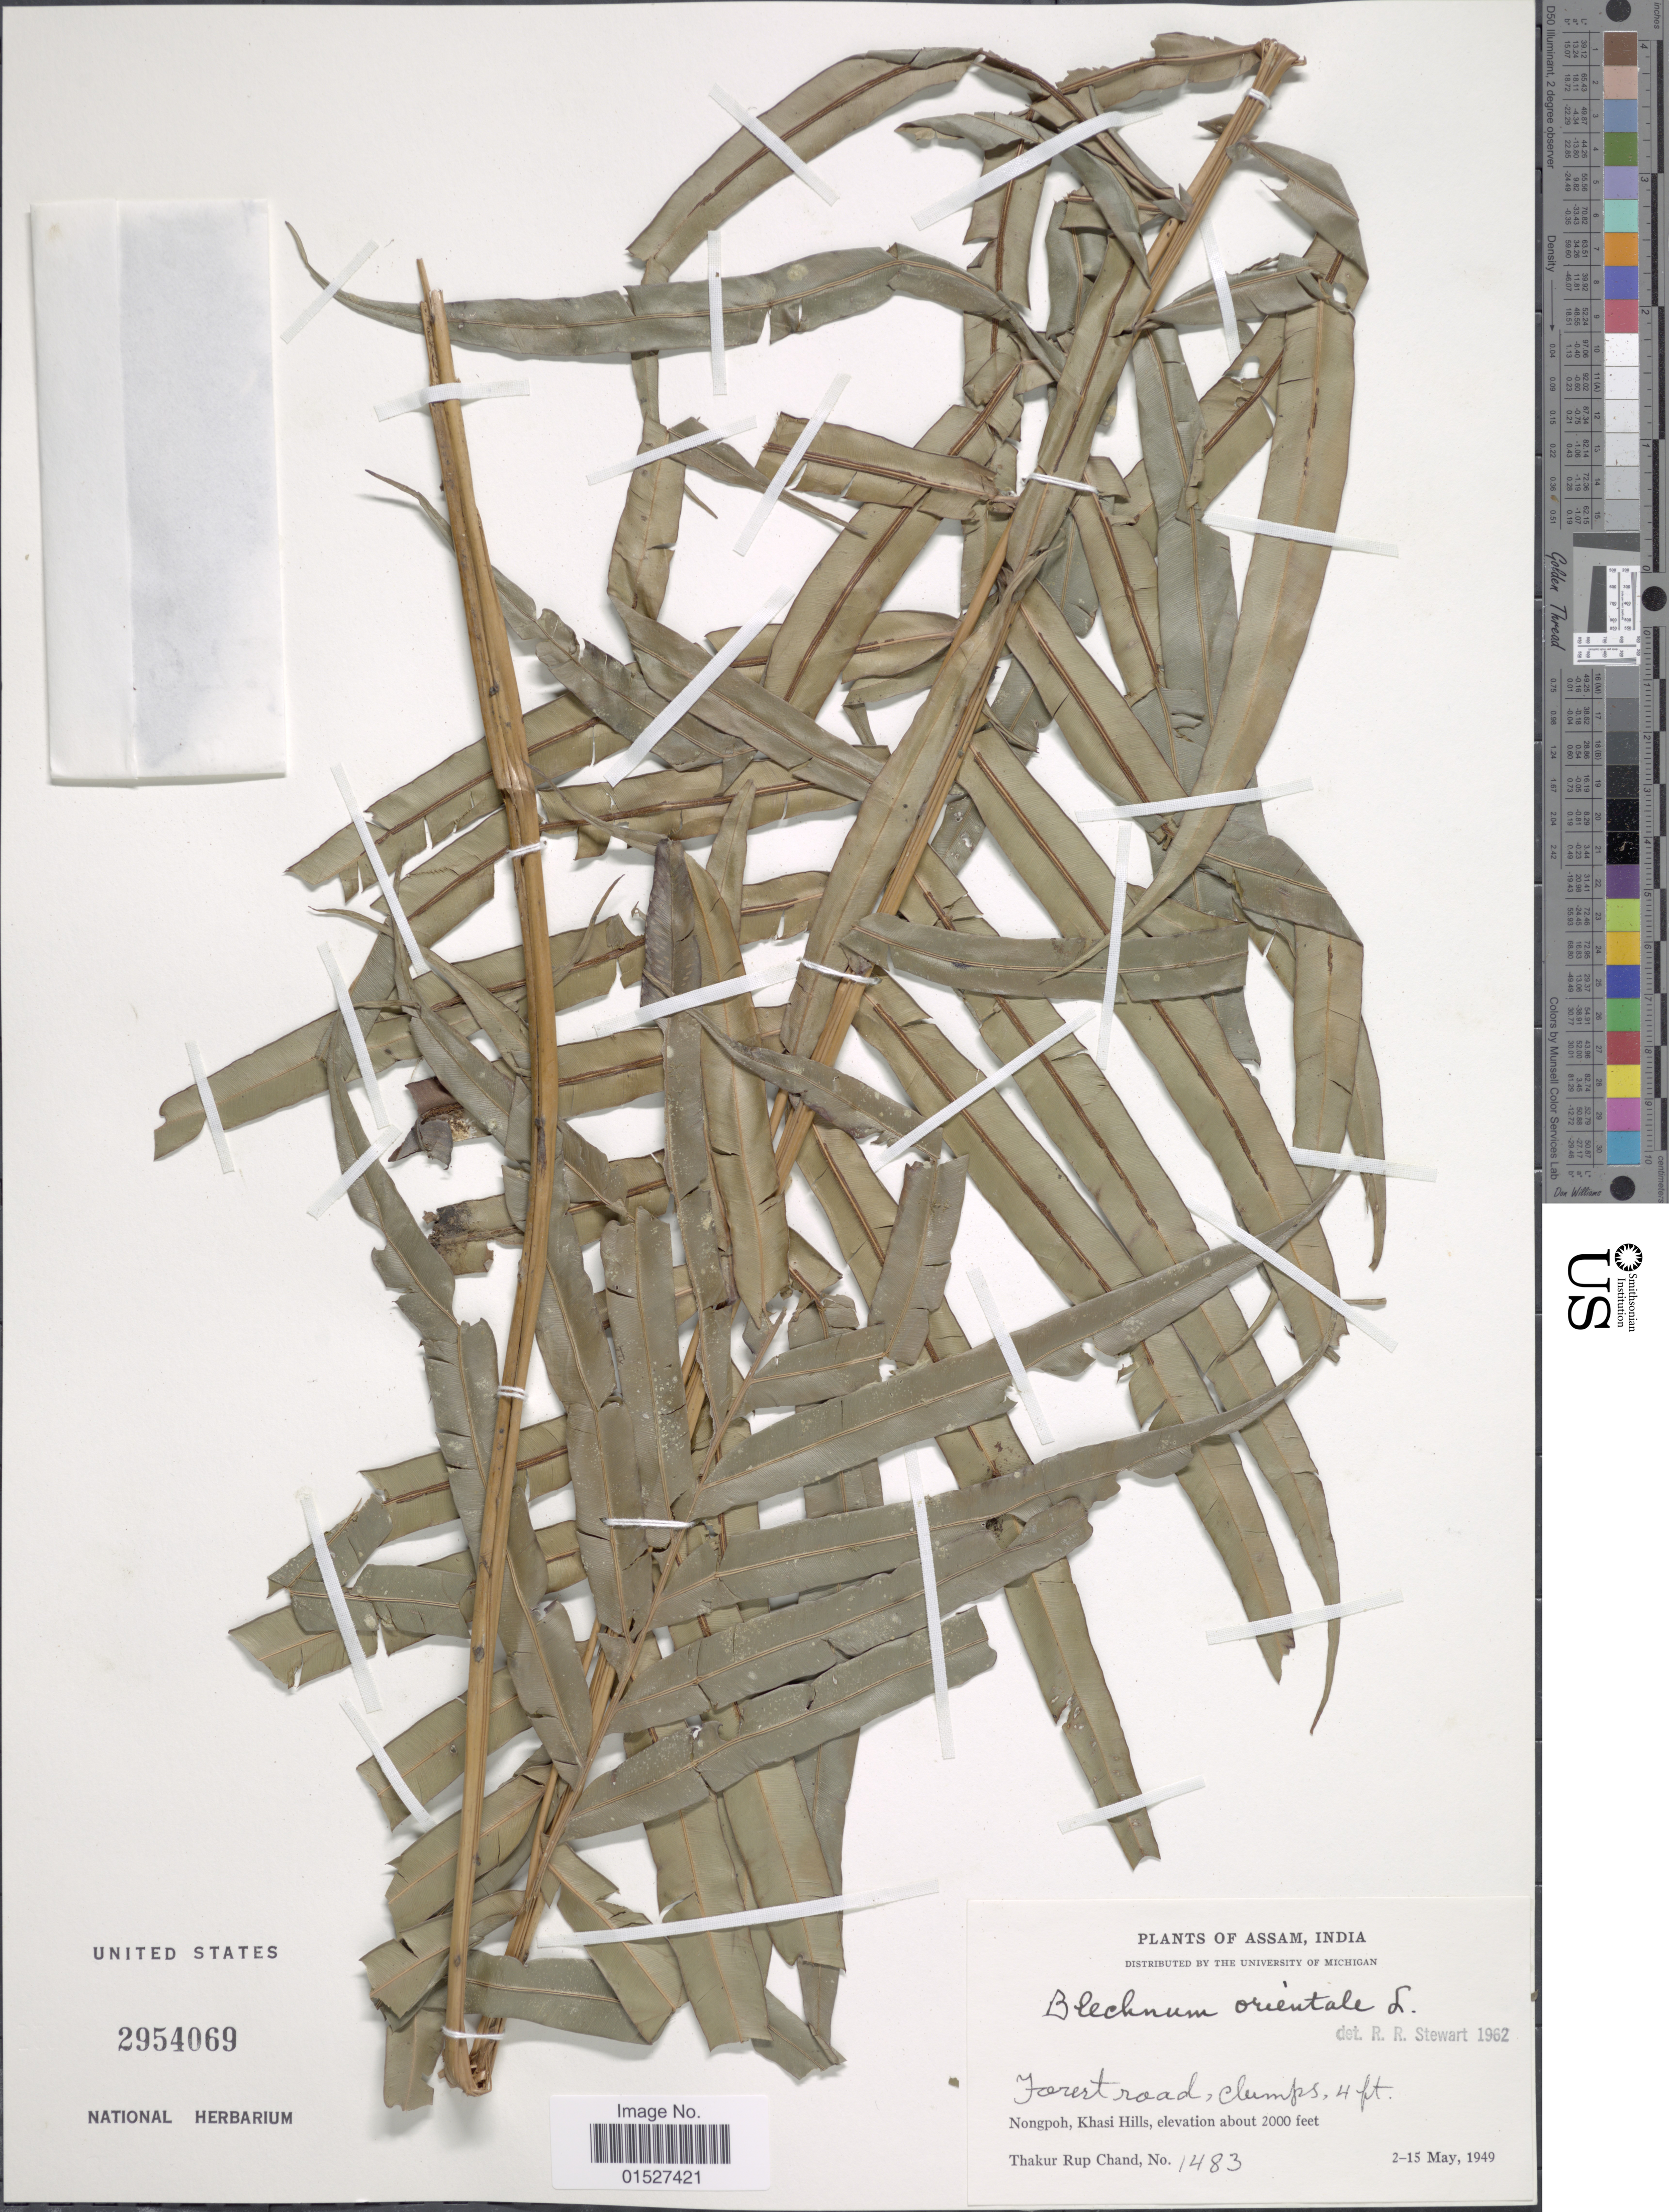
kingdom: Plantae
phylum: Tracheophyta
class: Polypodiopsida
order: Polypodiales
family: Blechnaceae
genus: Blechnum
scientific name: Blechnum orientale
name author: L.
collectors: T. R. Chand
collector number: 1483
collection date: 1949-05-02/1949-05-15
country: India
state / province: Meghalaya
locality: Nongpoh, Khasi Hills. Forest road.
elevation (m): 610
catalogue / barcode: US 2954069